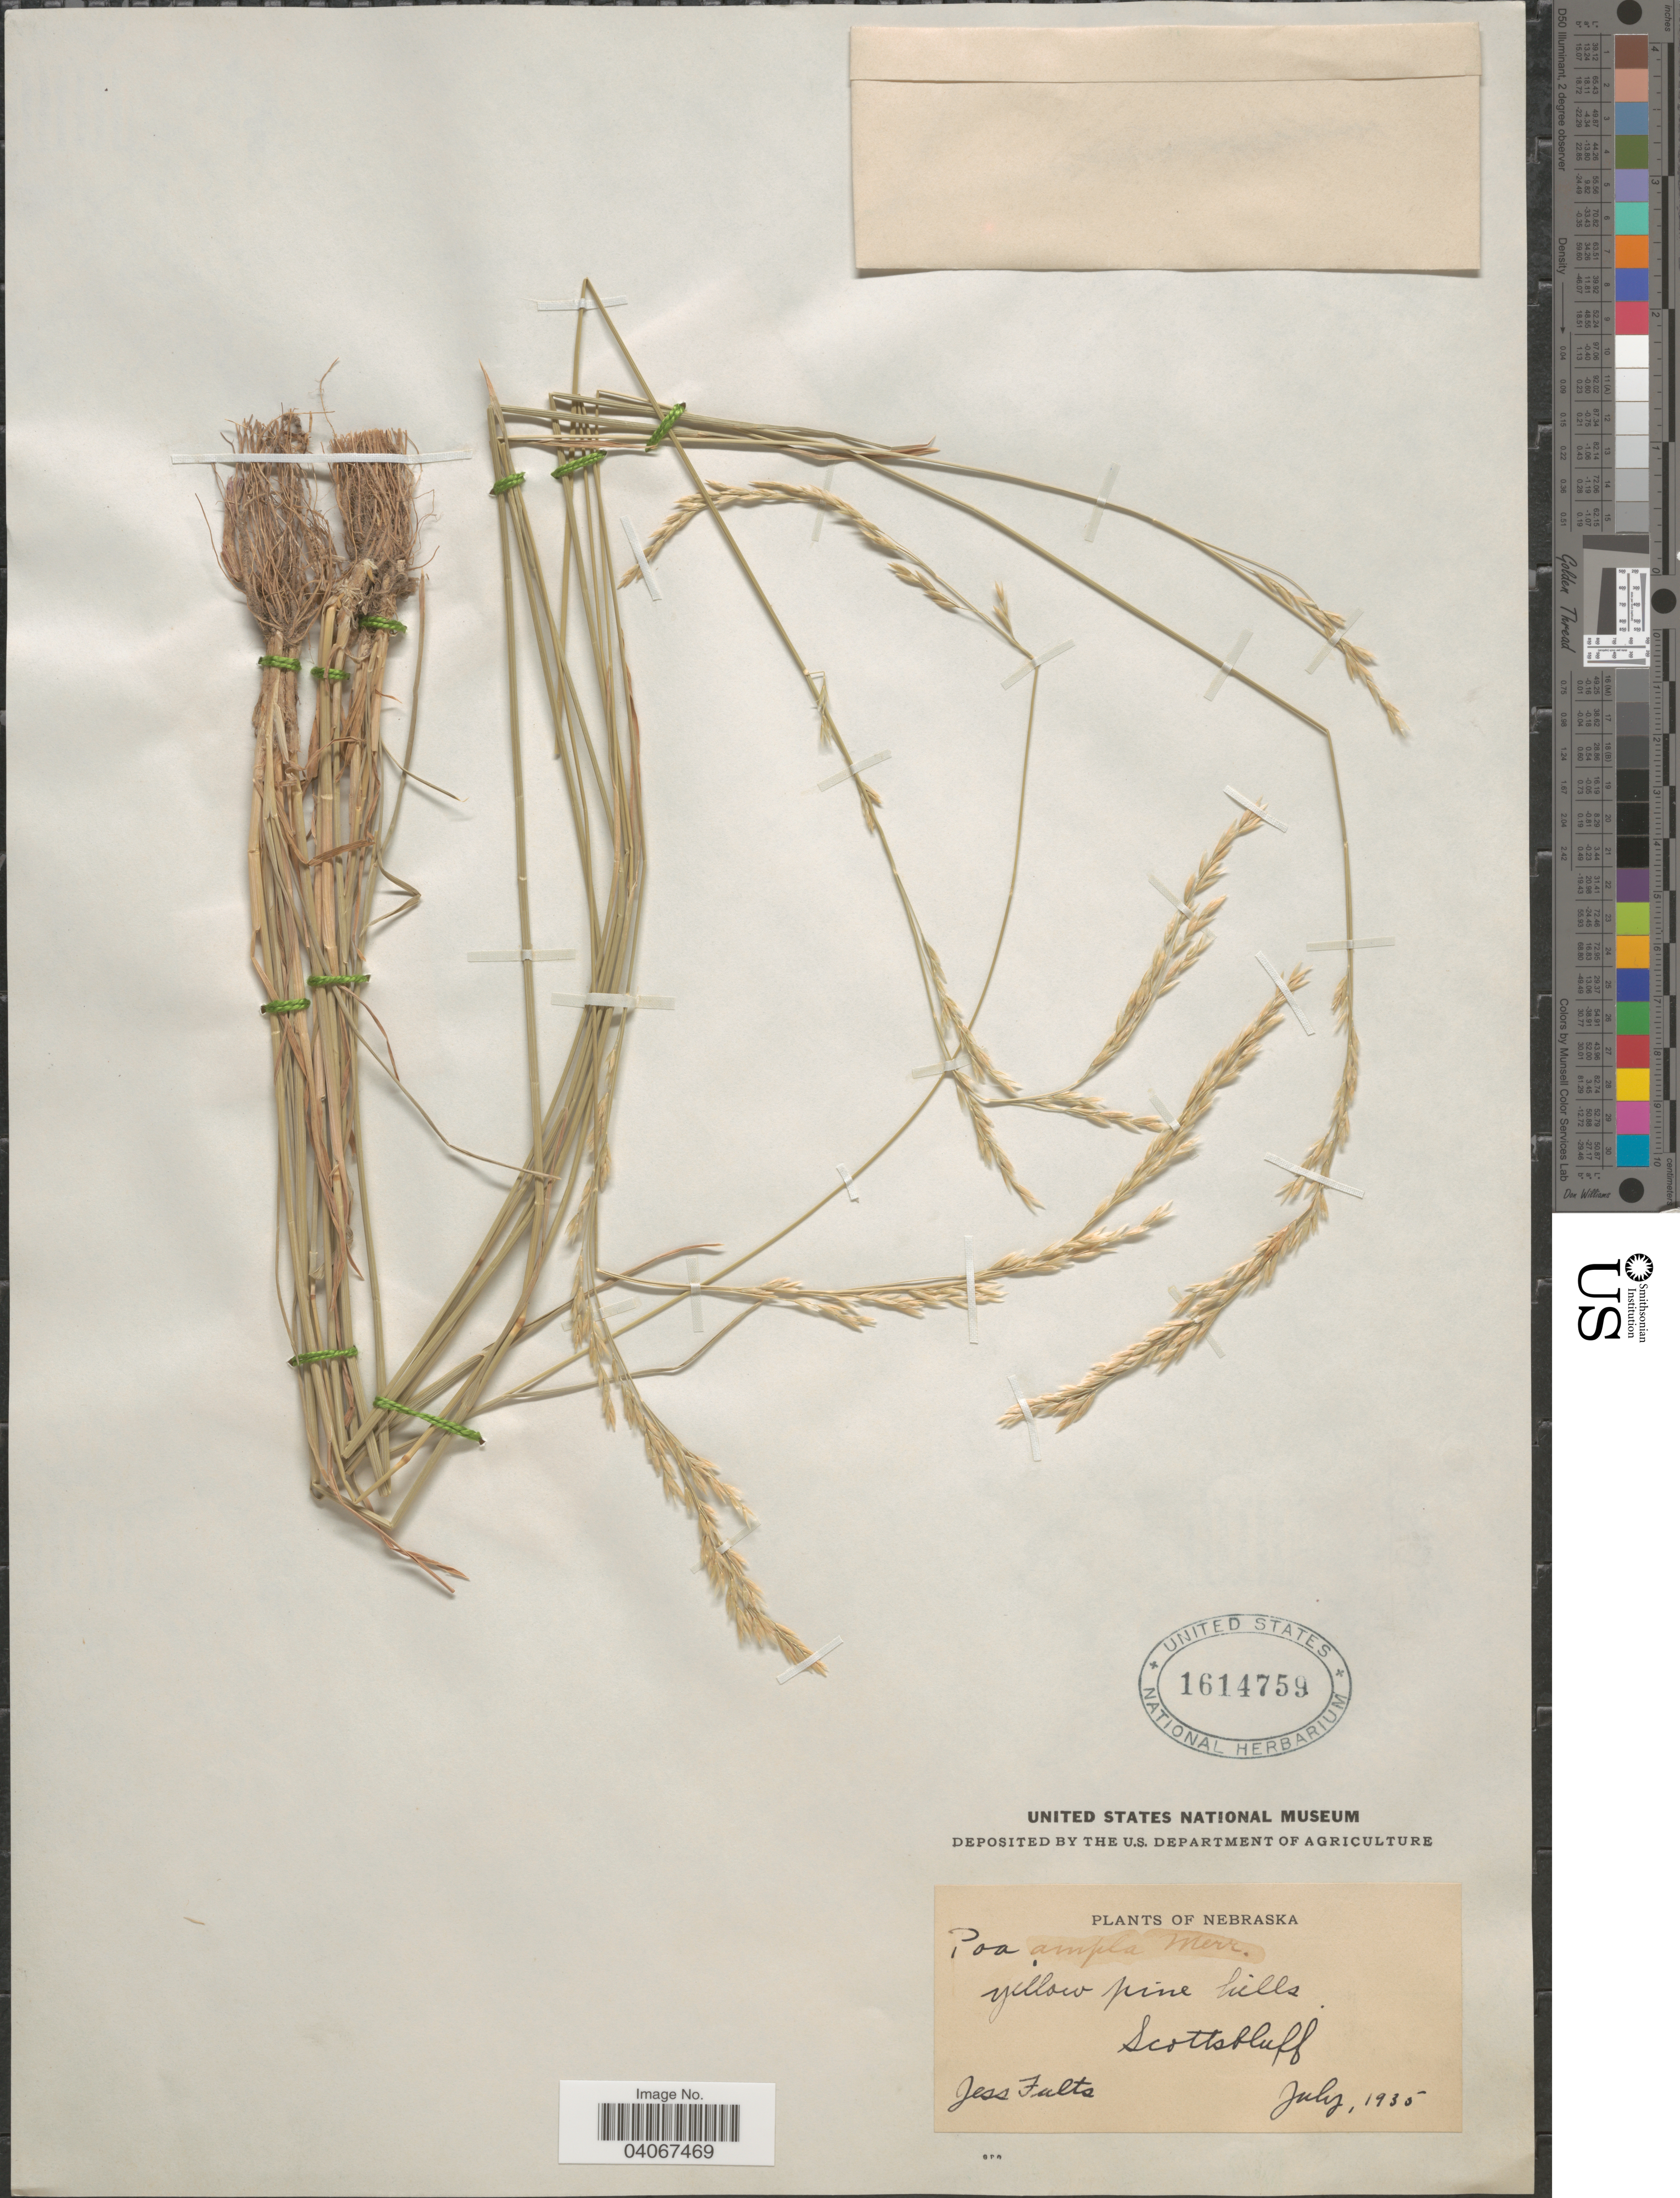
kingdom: Plantae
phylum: Tracheophyta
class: Liliopsida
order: Poales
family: Poaceae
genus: Poa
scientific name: Poa secunda subsp. secunda var. secunda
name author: J. Presl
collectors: J. Fults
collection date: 1935-07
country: United States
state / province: Nebraska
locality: Yellow pine hills. Scottsbluff.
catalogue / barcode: US 1614759